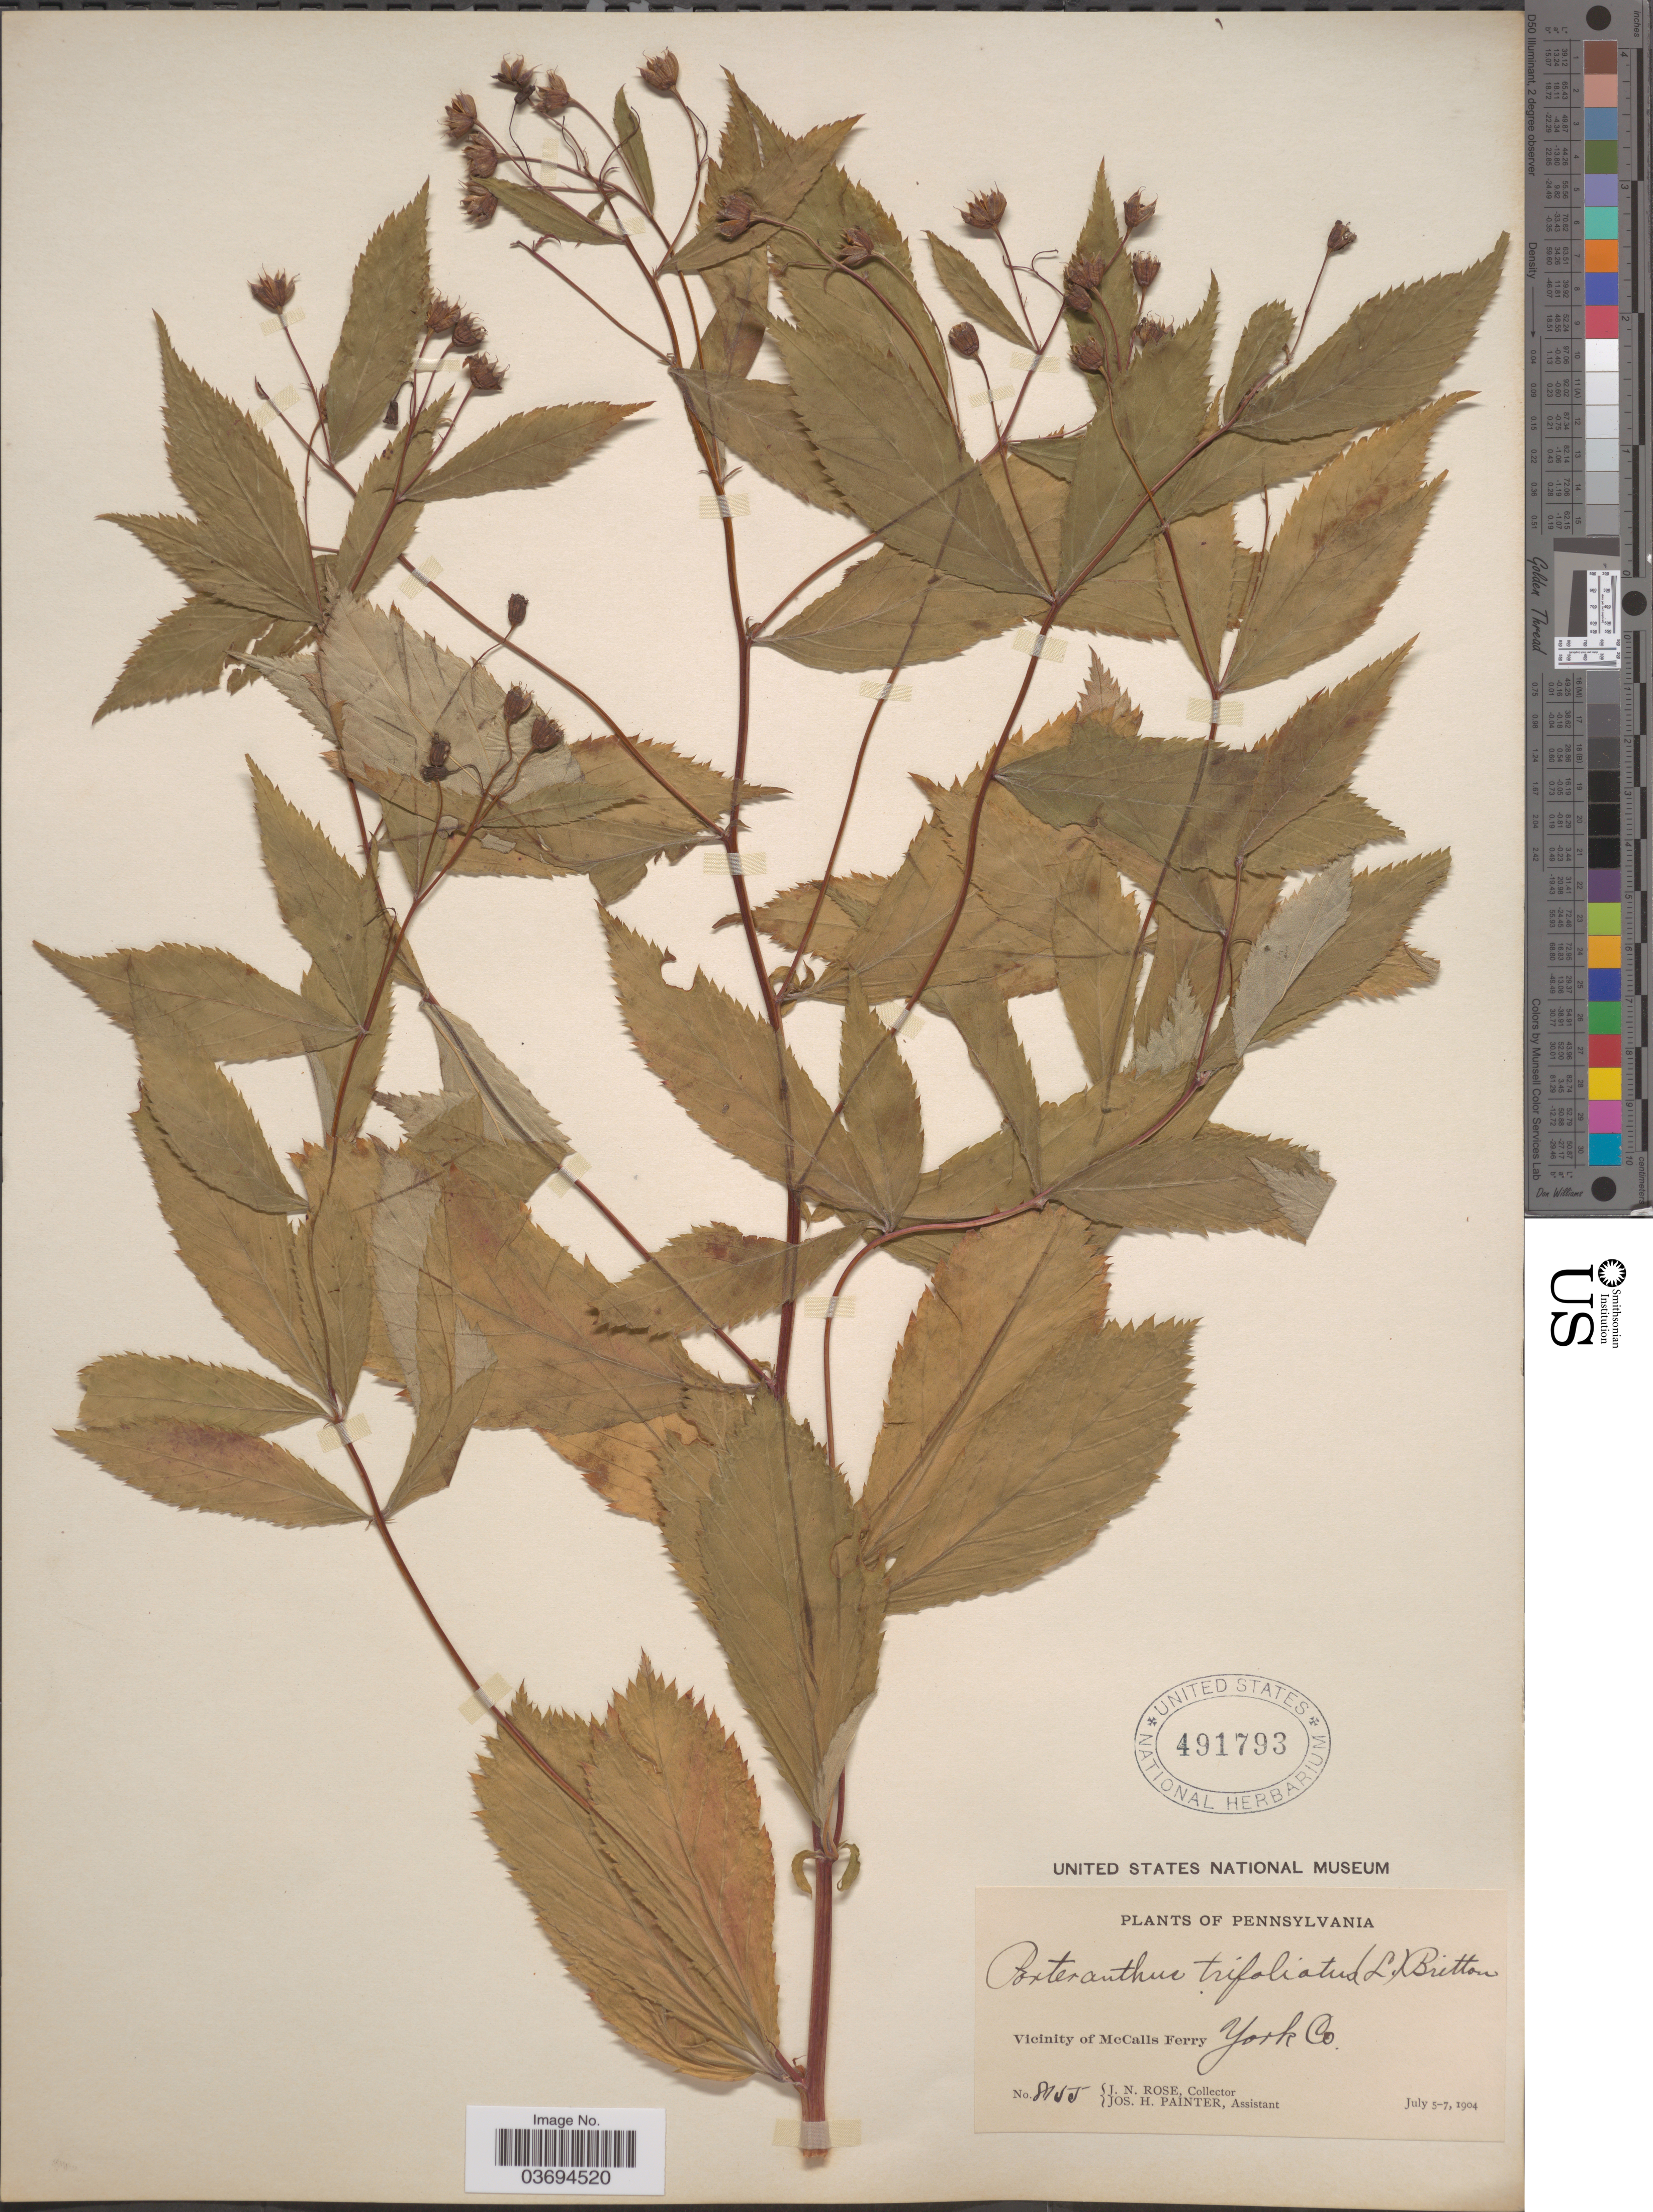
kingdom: Plantae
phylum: Tracheophyta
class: Magnoliopsida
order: Rosales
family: Rosaceae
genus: Gillenia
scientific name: Gillenia trifoliata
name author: (L.) Moench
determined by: Strong, Mark T., (BOT), Smithsonian Institution - National Museum of Natural History (UNITED STATES)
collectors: J. N. Rose & J. H. Painter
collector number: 8155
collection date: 1904-07-05/1904-07-07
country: United States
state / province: Pennsylvania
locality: Vicinity of McCalls Ferry, York Co.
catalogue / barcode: US 491793